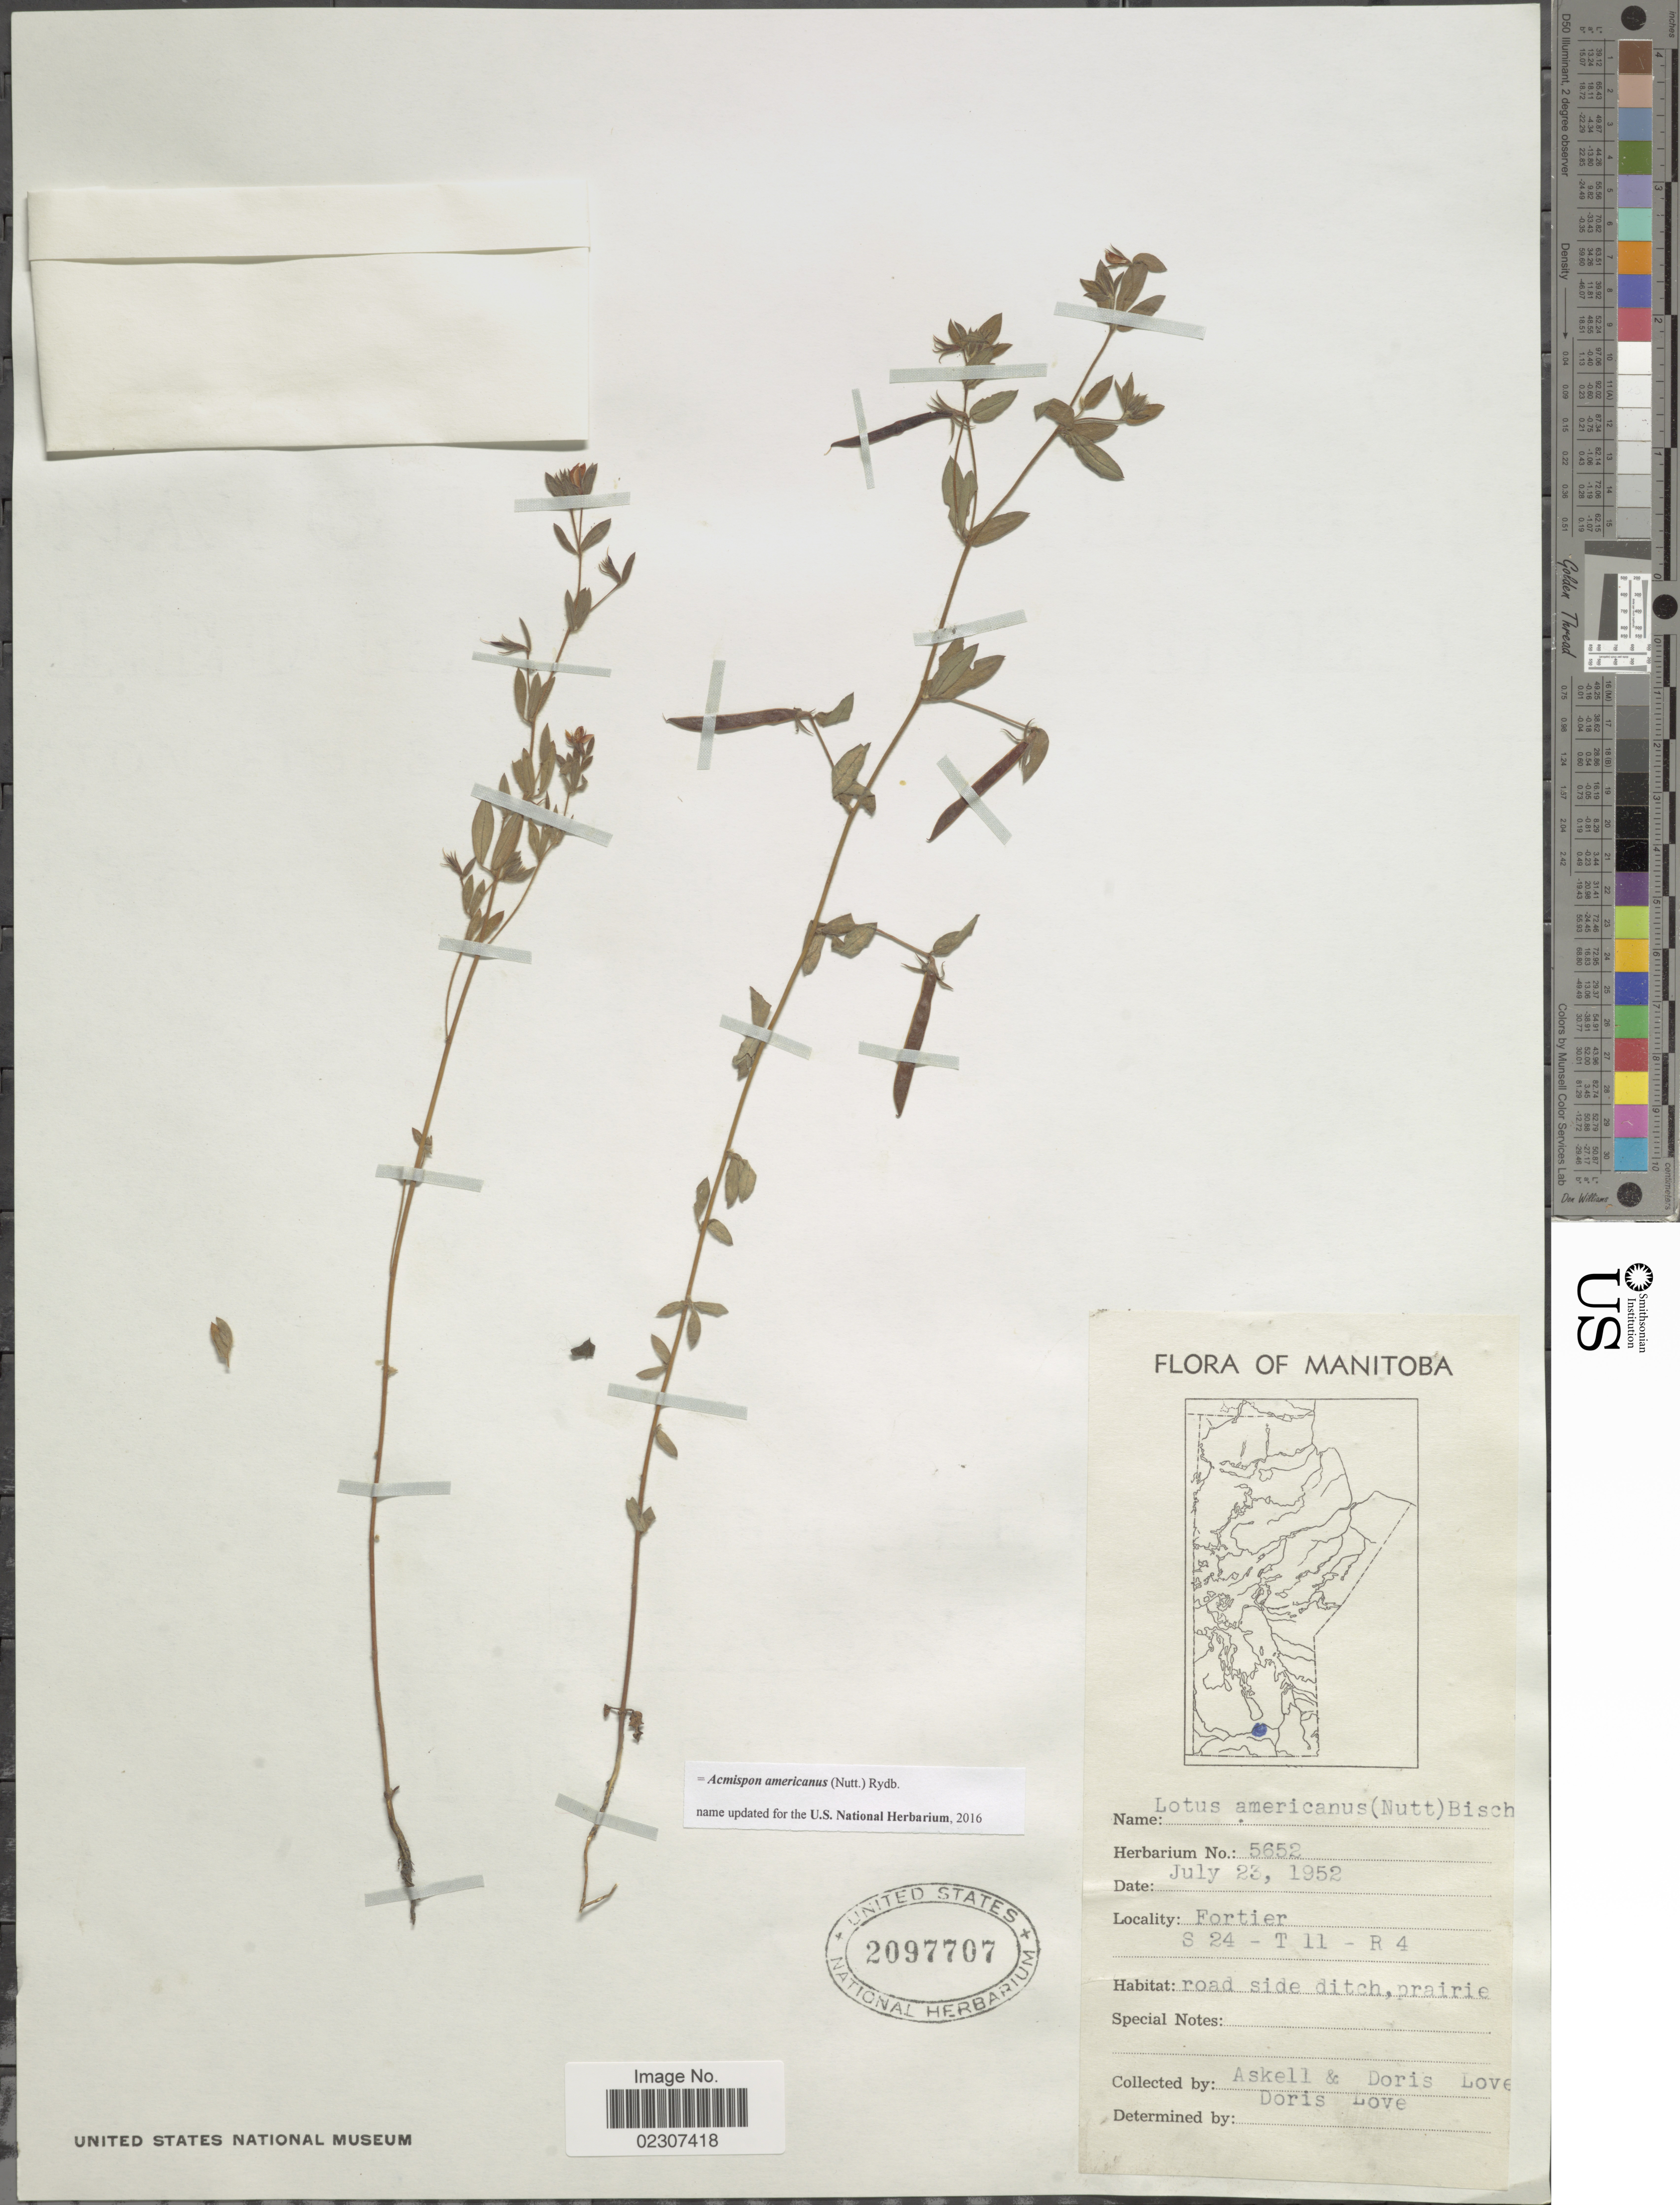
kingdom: Plantae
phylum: Tracheophyta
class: Magnoliopsida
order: Fabales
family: Fabaceae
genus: Acmispon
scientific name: Acmispon americanus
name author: (Nutt.) Rydb.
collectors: -. Askell & D. Löve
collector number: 5652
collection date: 1952-07-23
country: Canada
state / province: Manitoba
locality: Manitoba, Fortier S 24 - T11 - R 4.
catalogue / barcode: US 2097707